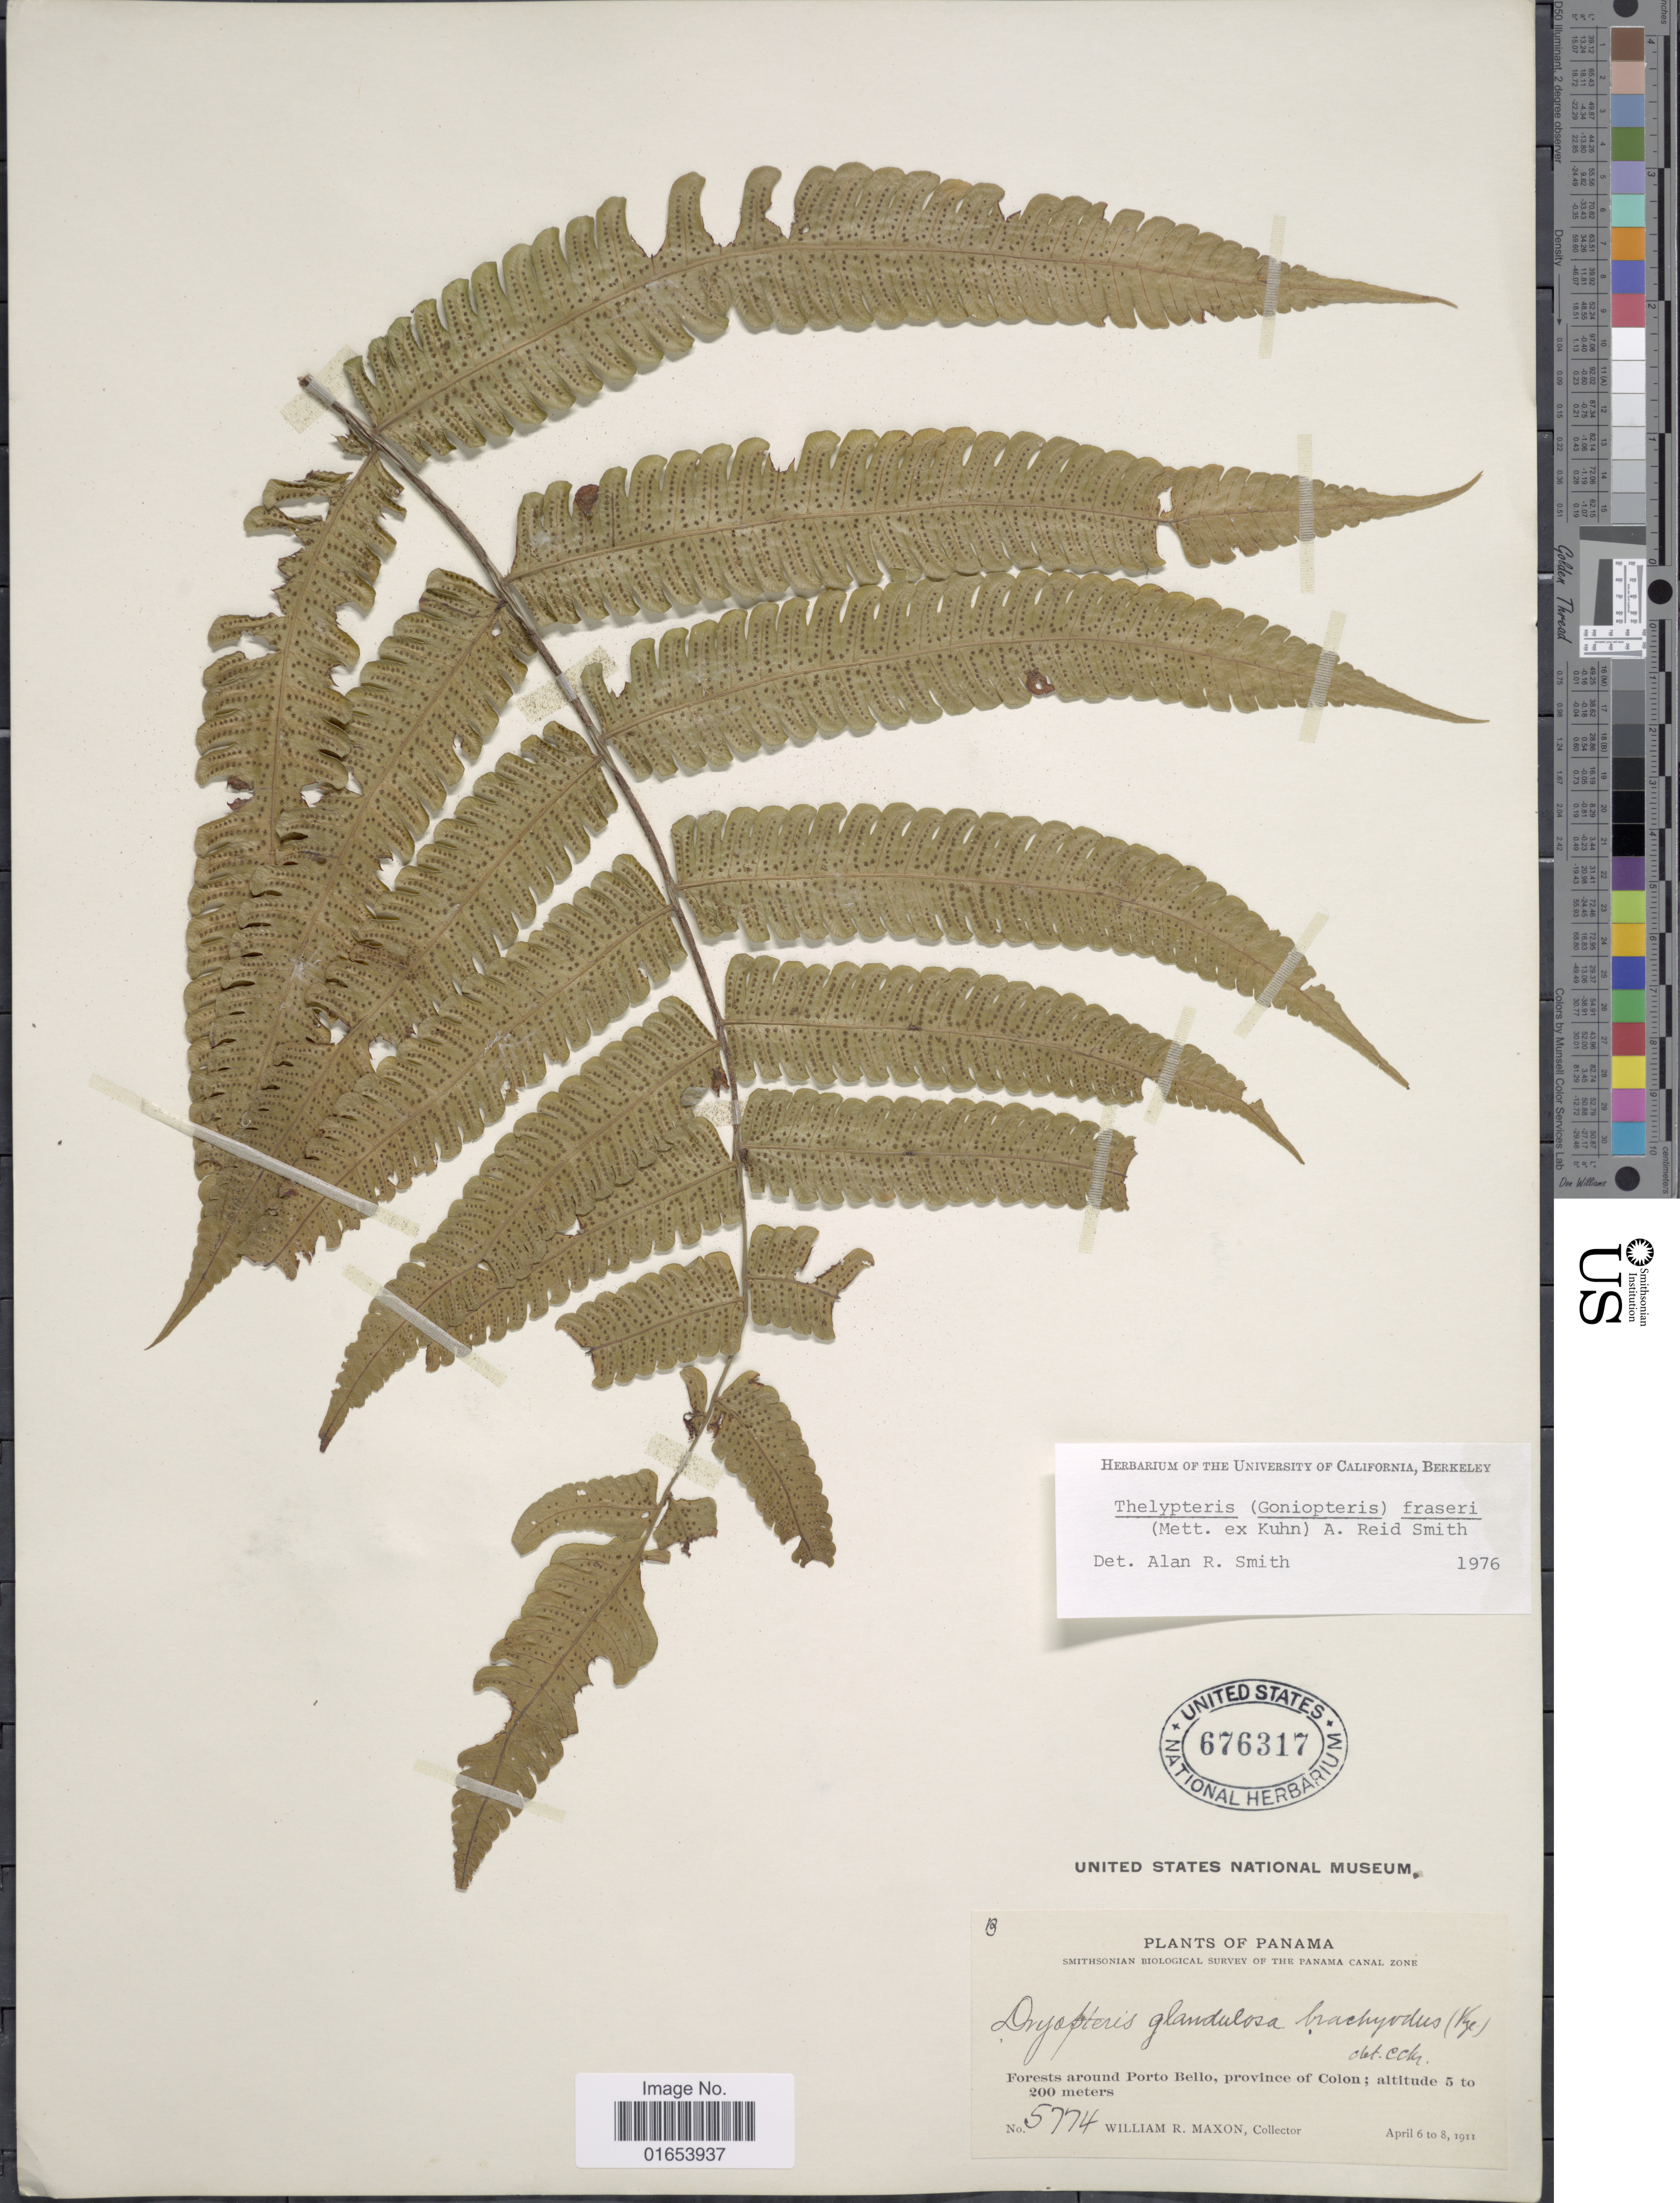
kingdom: Plantae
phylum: Tracheophyta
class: Polypodiopsida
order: Polypodiales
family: Thelypteridaceae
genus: Goniopteris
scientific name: Goniopteris fraseri (Mett.) comb. nov., ined 2015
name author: (Mett.)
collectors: W. R. Maxon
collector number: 5774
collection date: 1911-04-06/1911-04-08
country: Panama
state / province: Colón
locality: Forests around Porto Bello, province of Colon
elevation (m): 5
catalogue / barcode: US 676317